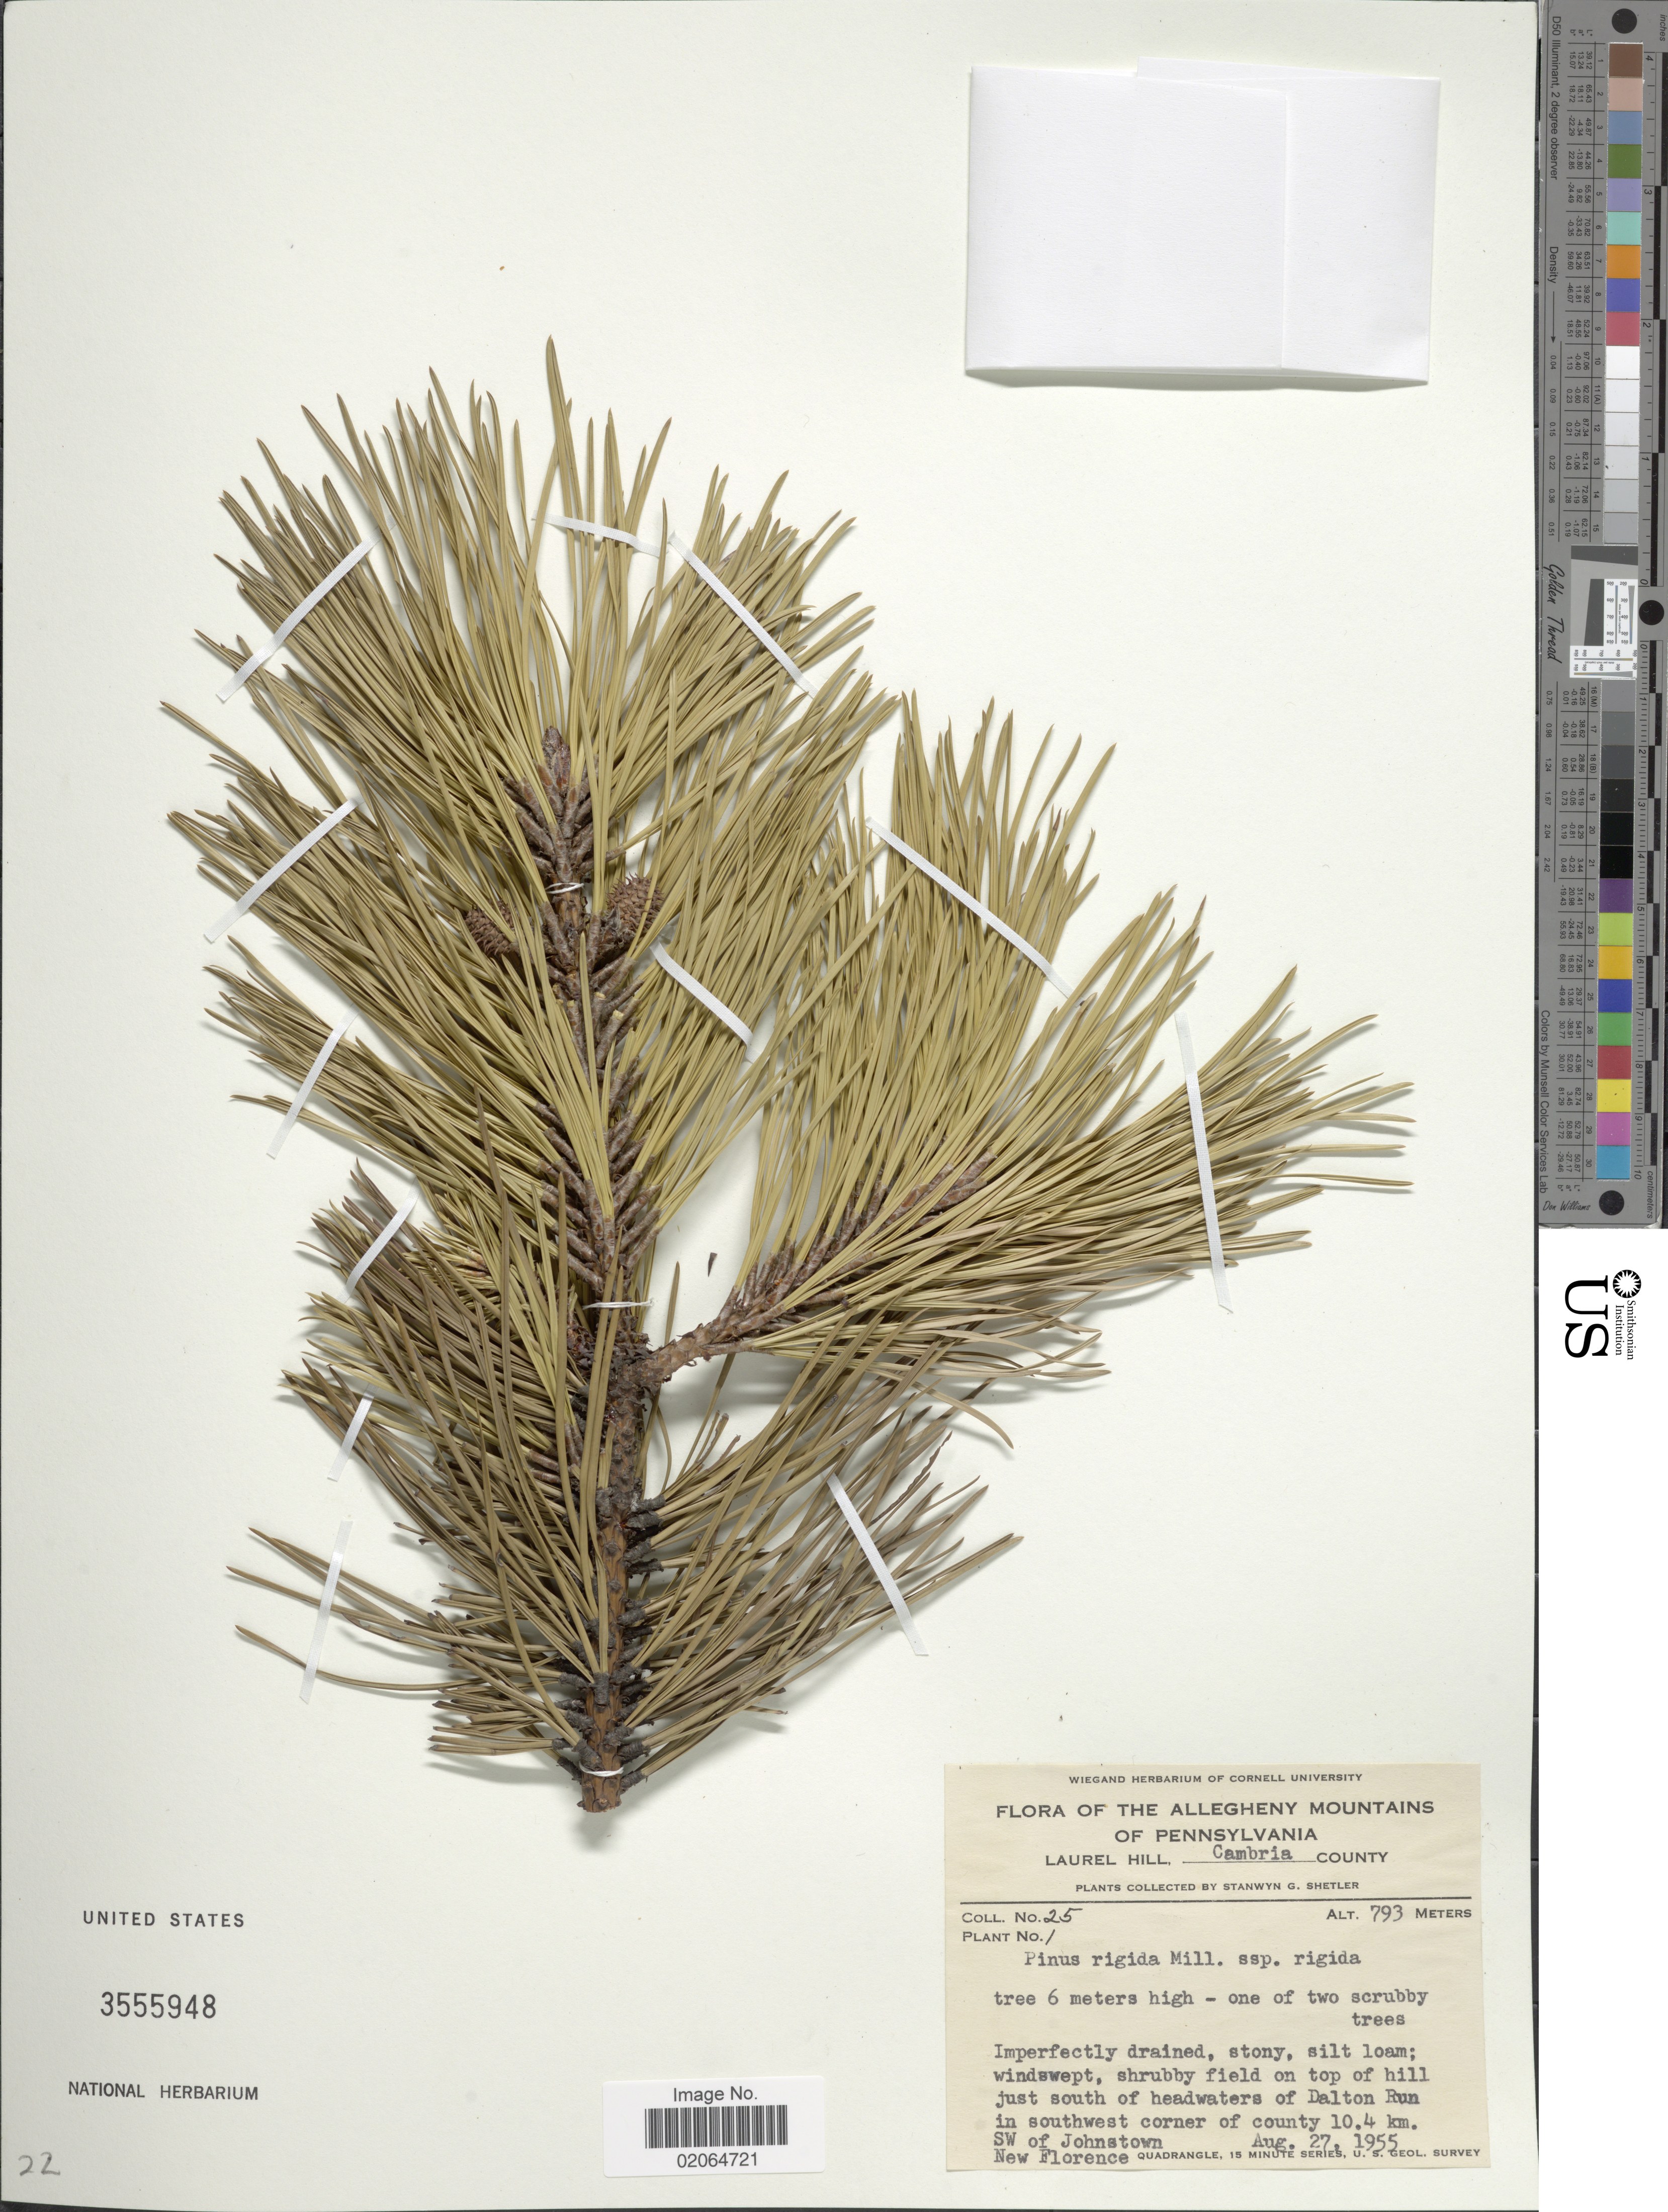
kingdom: Plantae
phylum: Tracheophyta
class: Pinopsida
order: Pinales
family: Pinaceae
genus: Pinus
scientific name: Pinus rigida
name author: Mill.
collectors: S. Shetler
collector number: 25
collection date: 1955-08-27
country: United States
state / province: Pennsylvania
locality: Allegheny Mountains of Pennsylvania, Laurel hill, Cambria County. Shrubby field on top of hill just south of headwaters of Dalton Run in southwest corner of County 10.4 km. SW of Johnstown, New Florence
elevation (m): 793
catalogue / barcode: US 3555948